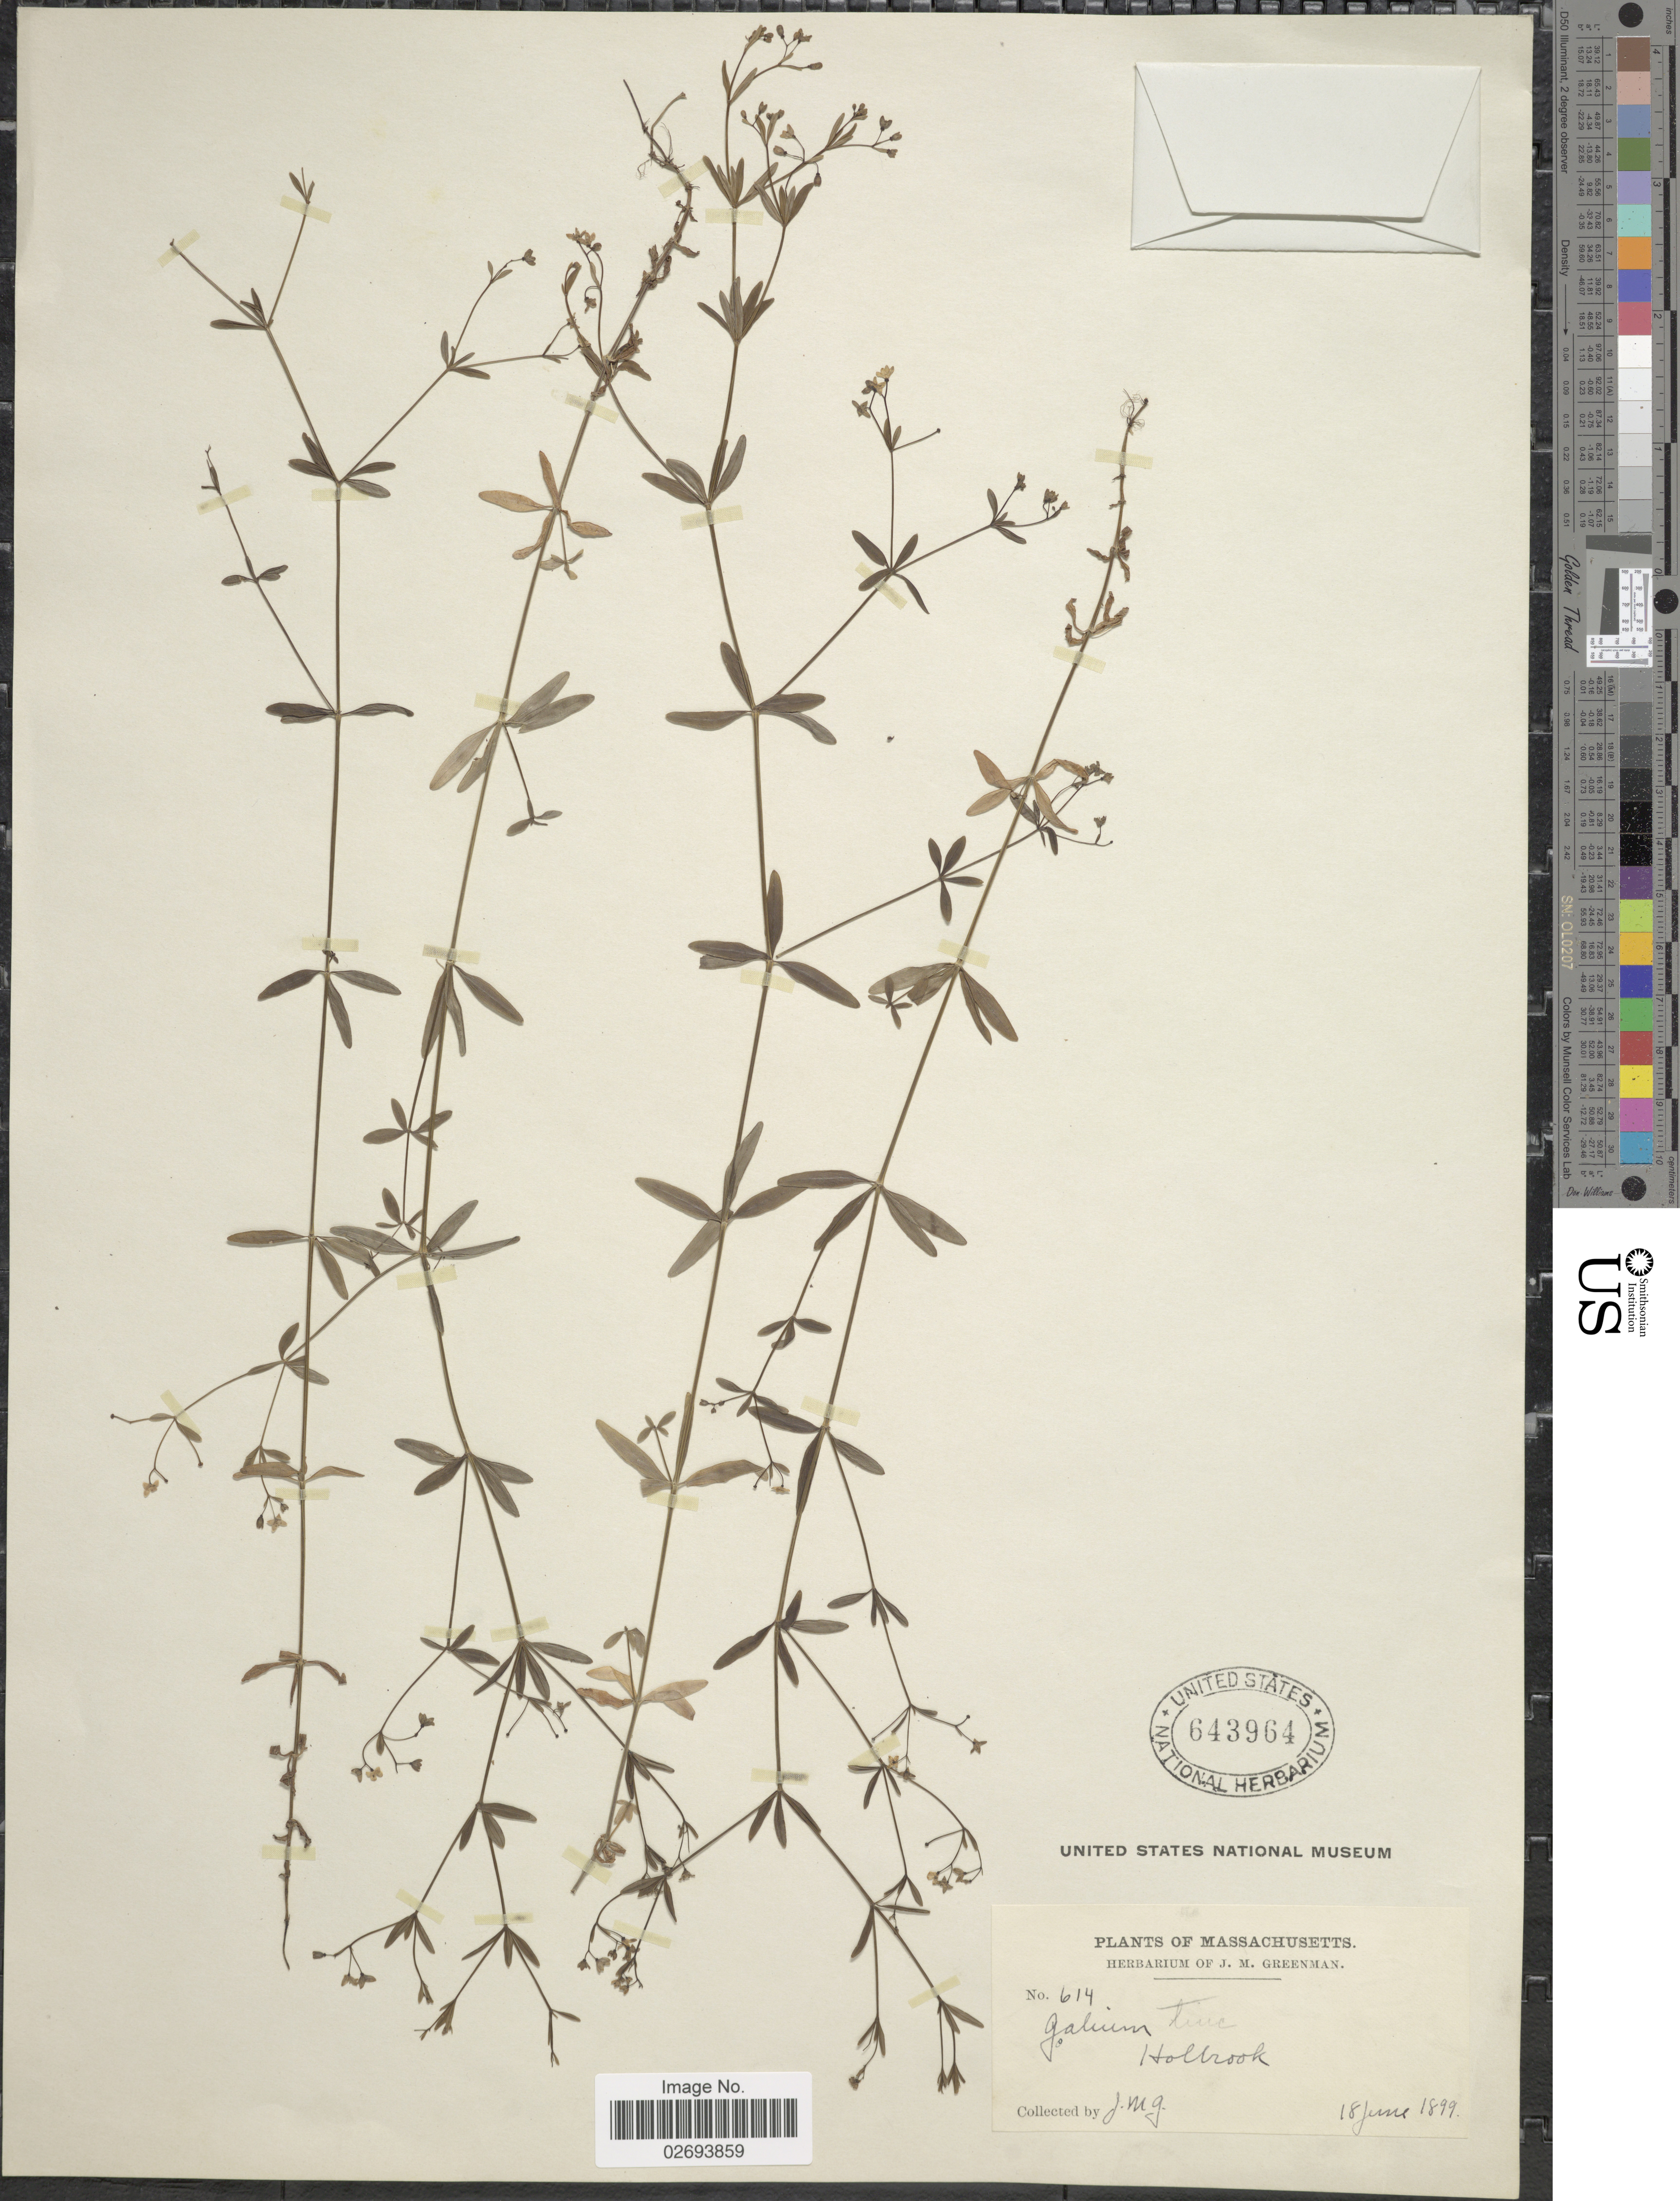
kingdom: Plantae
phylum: Tracheophyta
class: Magnoliopsida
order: Gentianales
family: Rubiaceae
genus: Galium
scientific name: Galium tinctorium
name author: (L.) Scop.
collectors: J. M. Greenman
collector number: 614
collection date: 1899-06-18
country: United States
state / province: Massachusetts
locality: Hollbrook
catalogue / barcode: US 643964